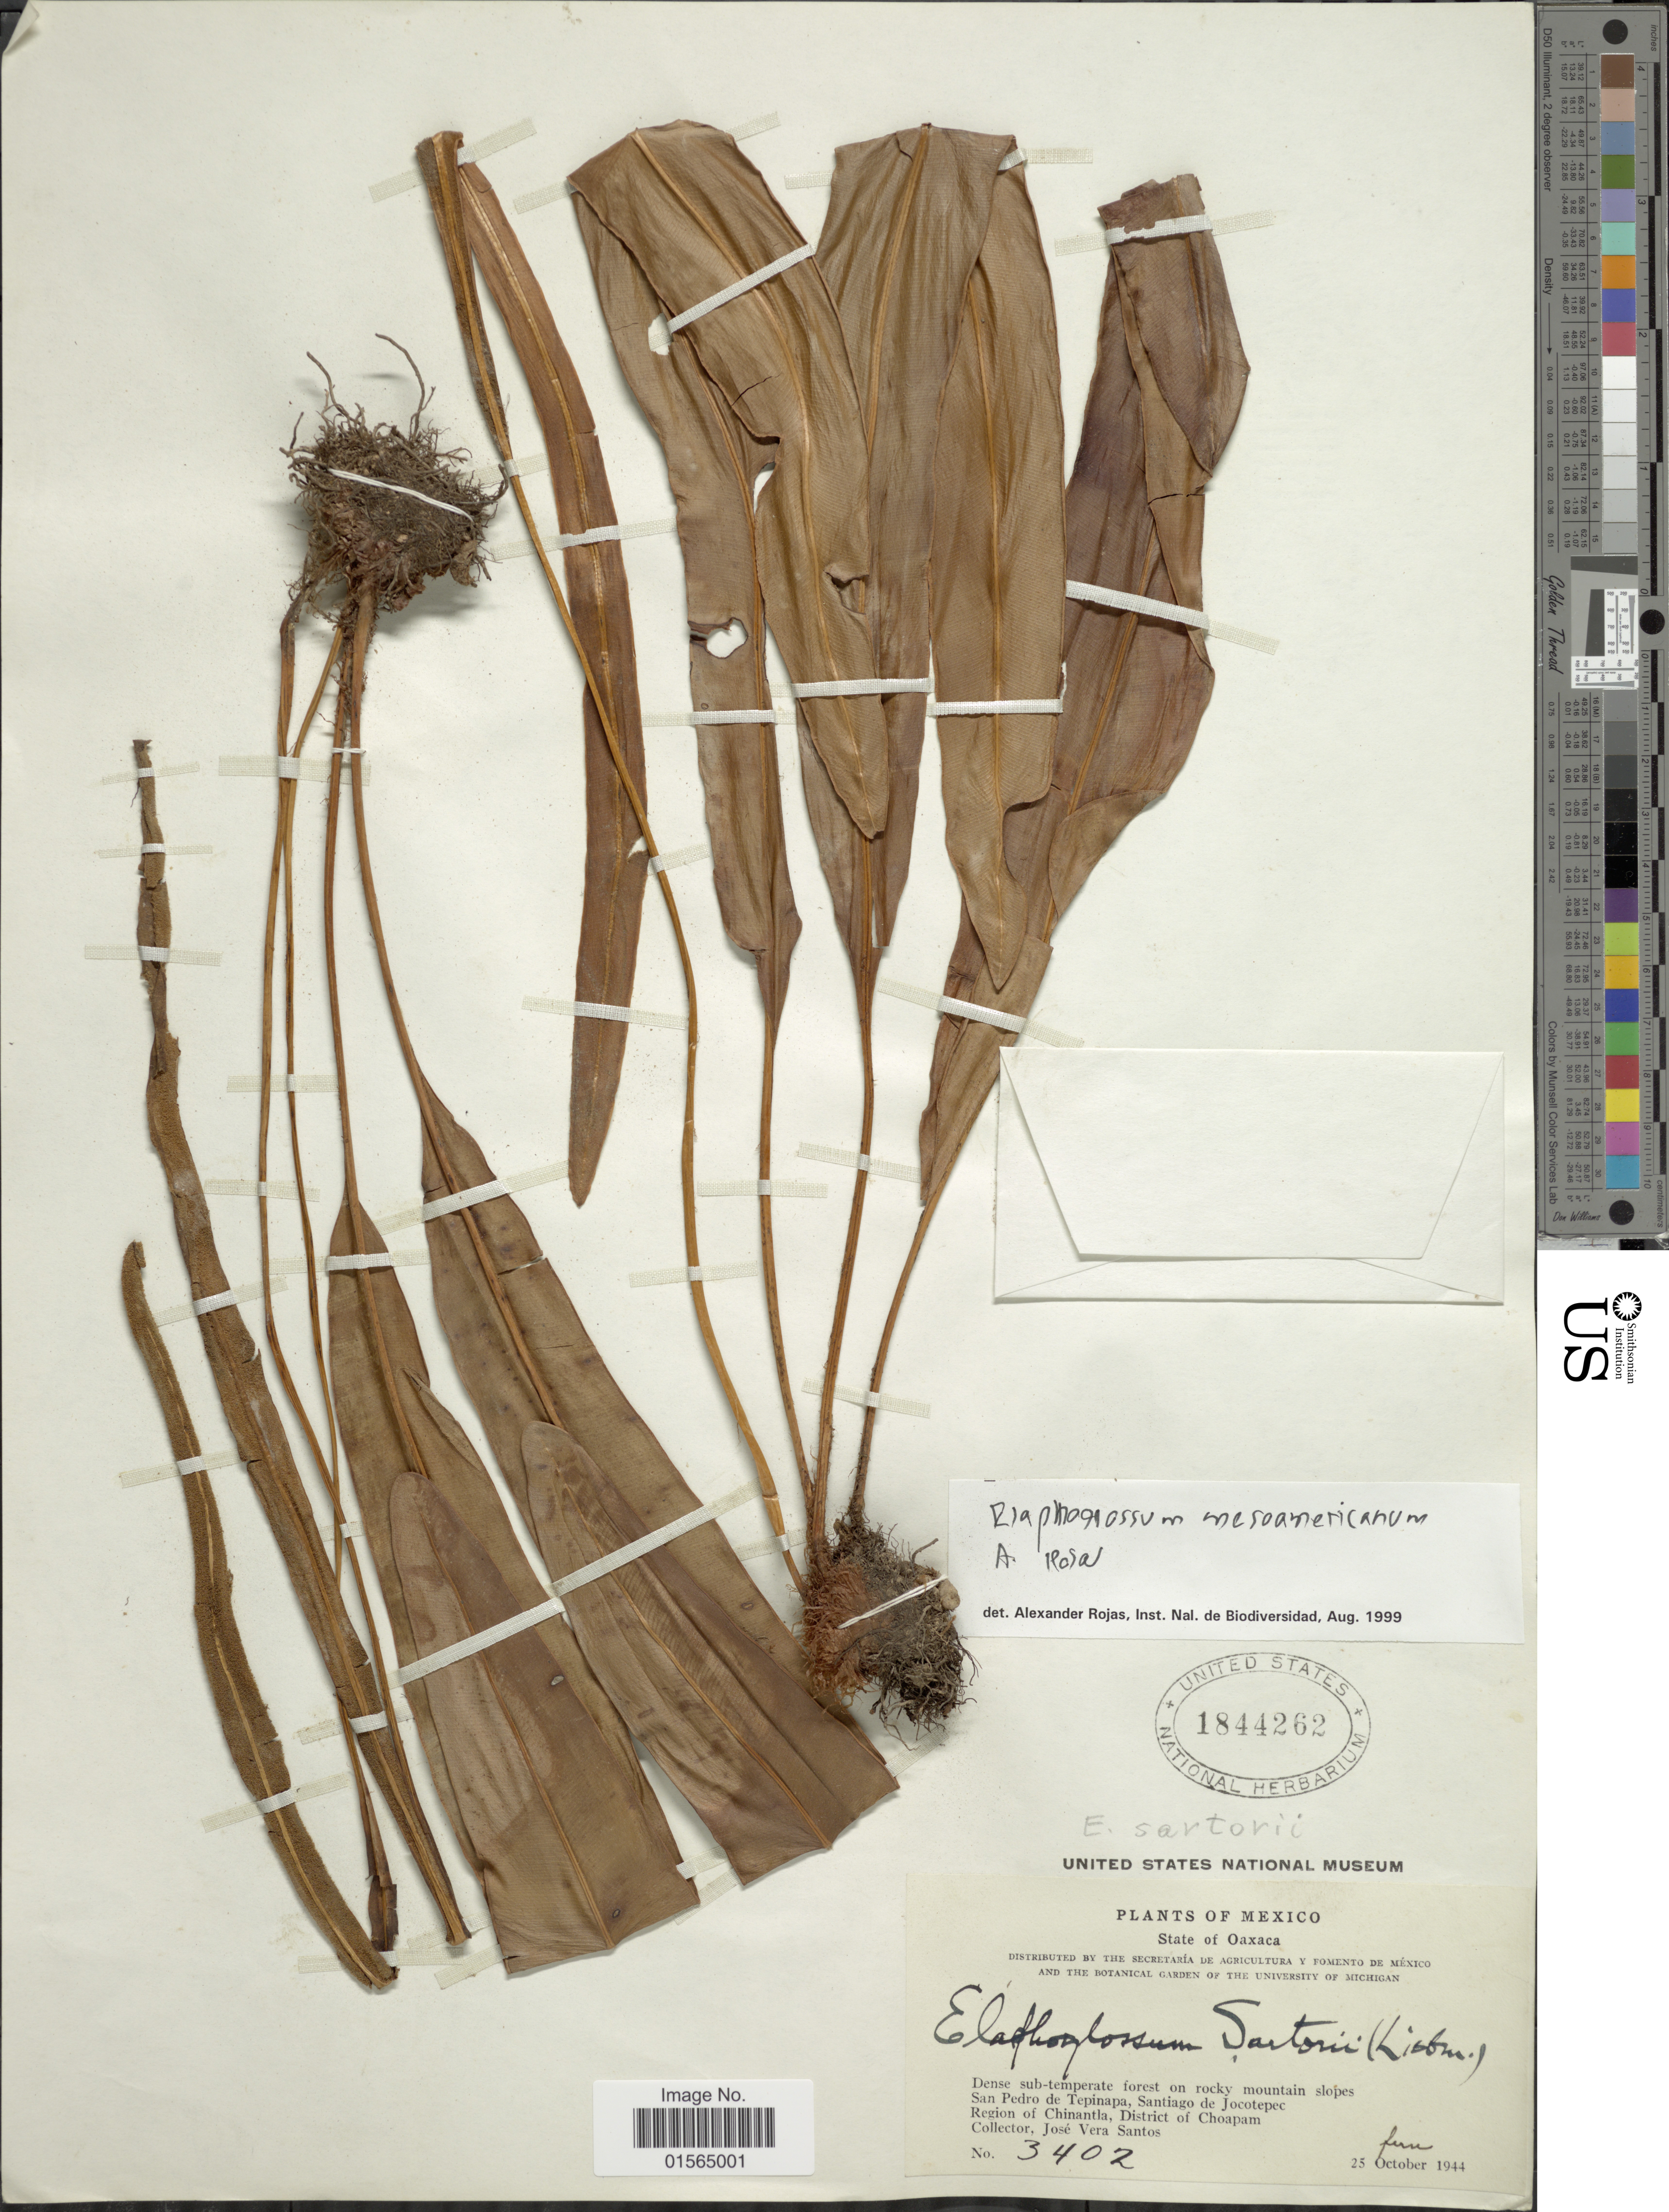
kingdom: Plantae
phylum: Tracheophyta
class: Polypodiopsida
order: Polypodiales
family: Dryopteridaceae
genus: Elaphoglossum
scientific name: Elaphoglossum sartorii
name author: (Liebm.) Mickel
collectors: J. V. Santos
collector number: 3402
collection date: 1944-10-25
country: Mexico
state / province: Oaxaca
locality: Dense sub temperate forest on rocky mountain slopes San Pedro de Tepinapa, Santiago de Jocotepec Region of Chinantla, District Choapam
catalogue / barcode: US 1844262